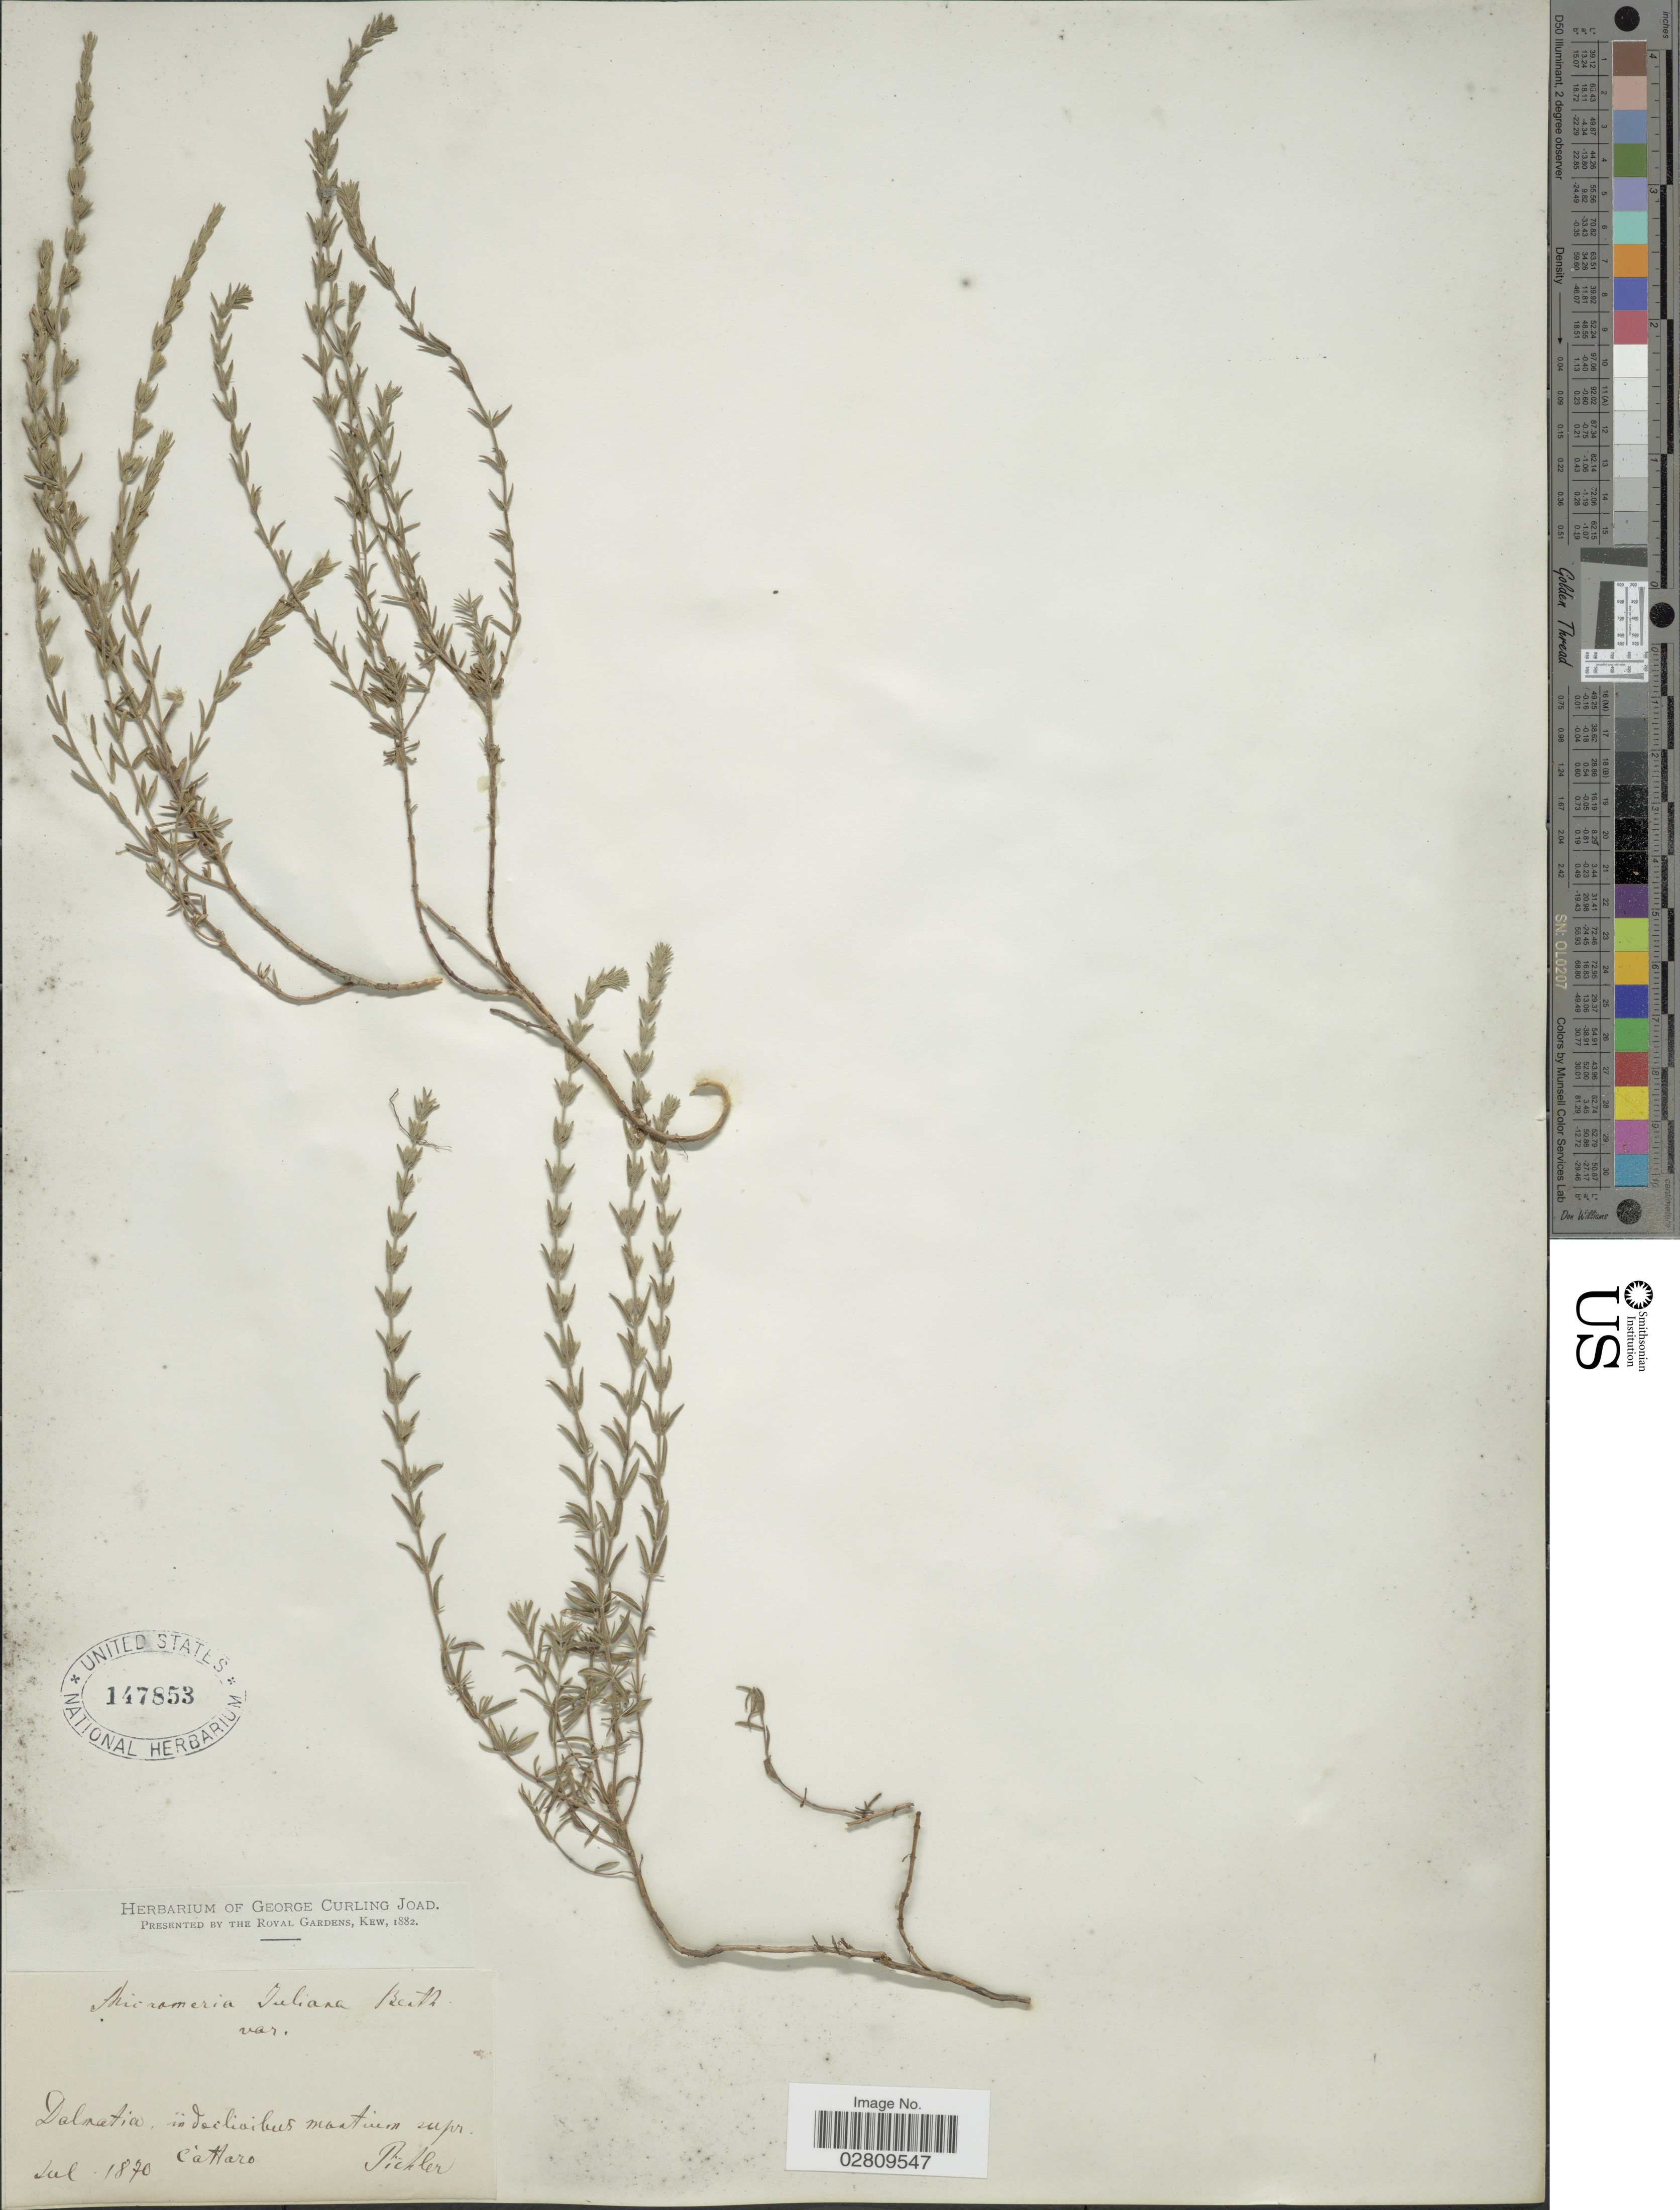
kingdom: Plantae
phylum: Tracheophyta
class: Magnoliopsida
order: Lamiales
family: Lamiaceae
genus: Micromeria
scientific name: Micromeria juliana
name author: (L.) Benth. ex Rchb.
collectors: Pichler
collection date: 1870-07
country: Croatia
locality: Dalmatia, in declivibus montium supr. Càttaro.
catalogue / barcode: US 147853